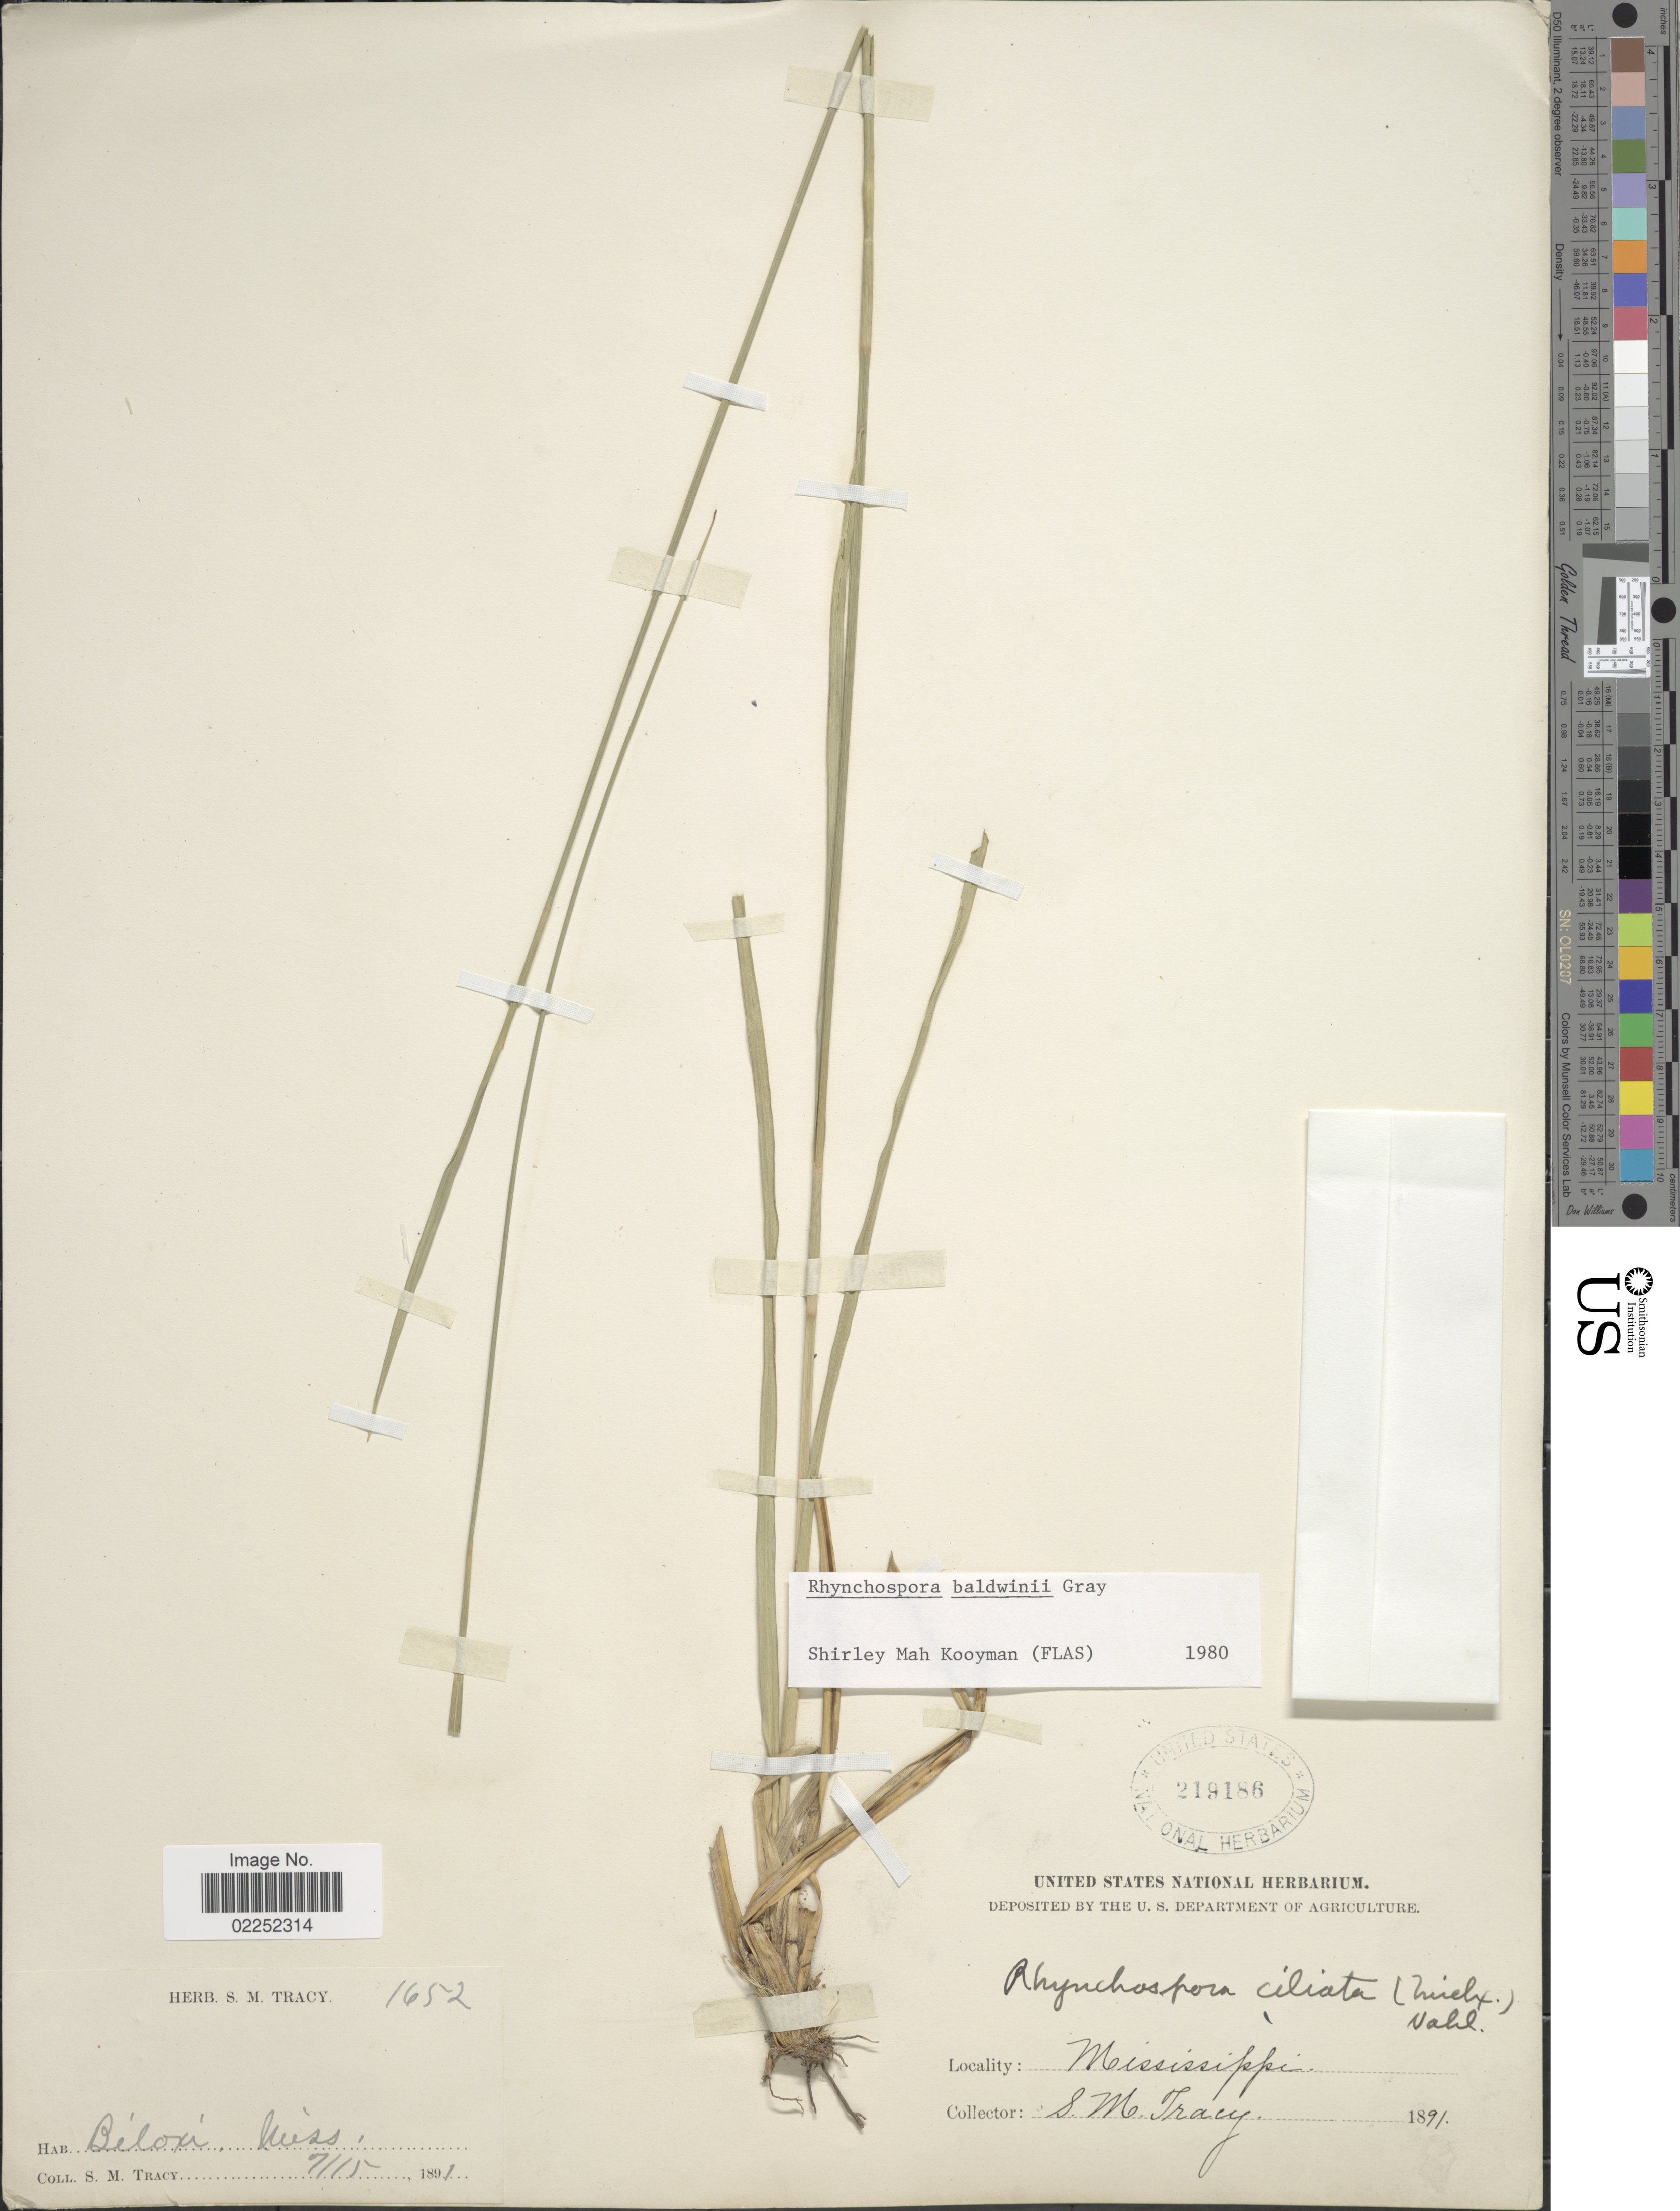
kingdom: Plantae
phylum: Tracheophyta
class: Liliopsida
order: Poales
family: Cyperaceae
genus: Rhynchospora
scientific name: Rhynchospora baldwinii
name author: A. Gray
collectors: S. M. Tracy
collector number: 1652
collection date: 1891-07-15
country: United States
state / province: Mississippi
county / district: Harrison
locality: Biloxi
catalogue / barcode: US 219186